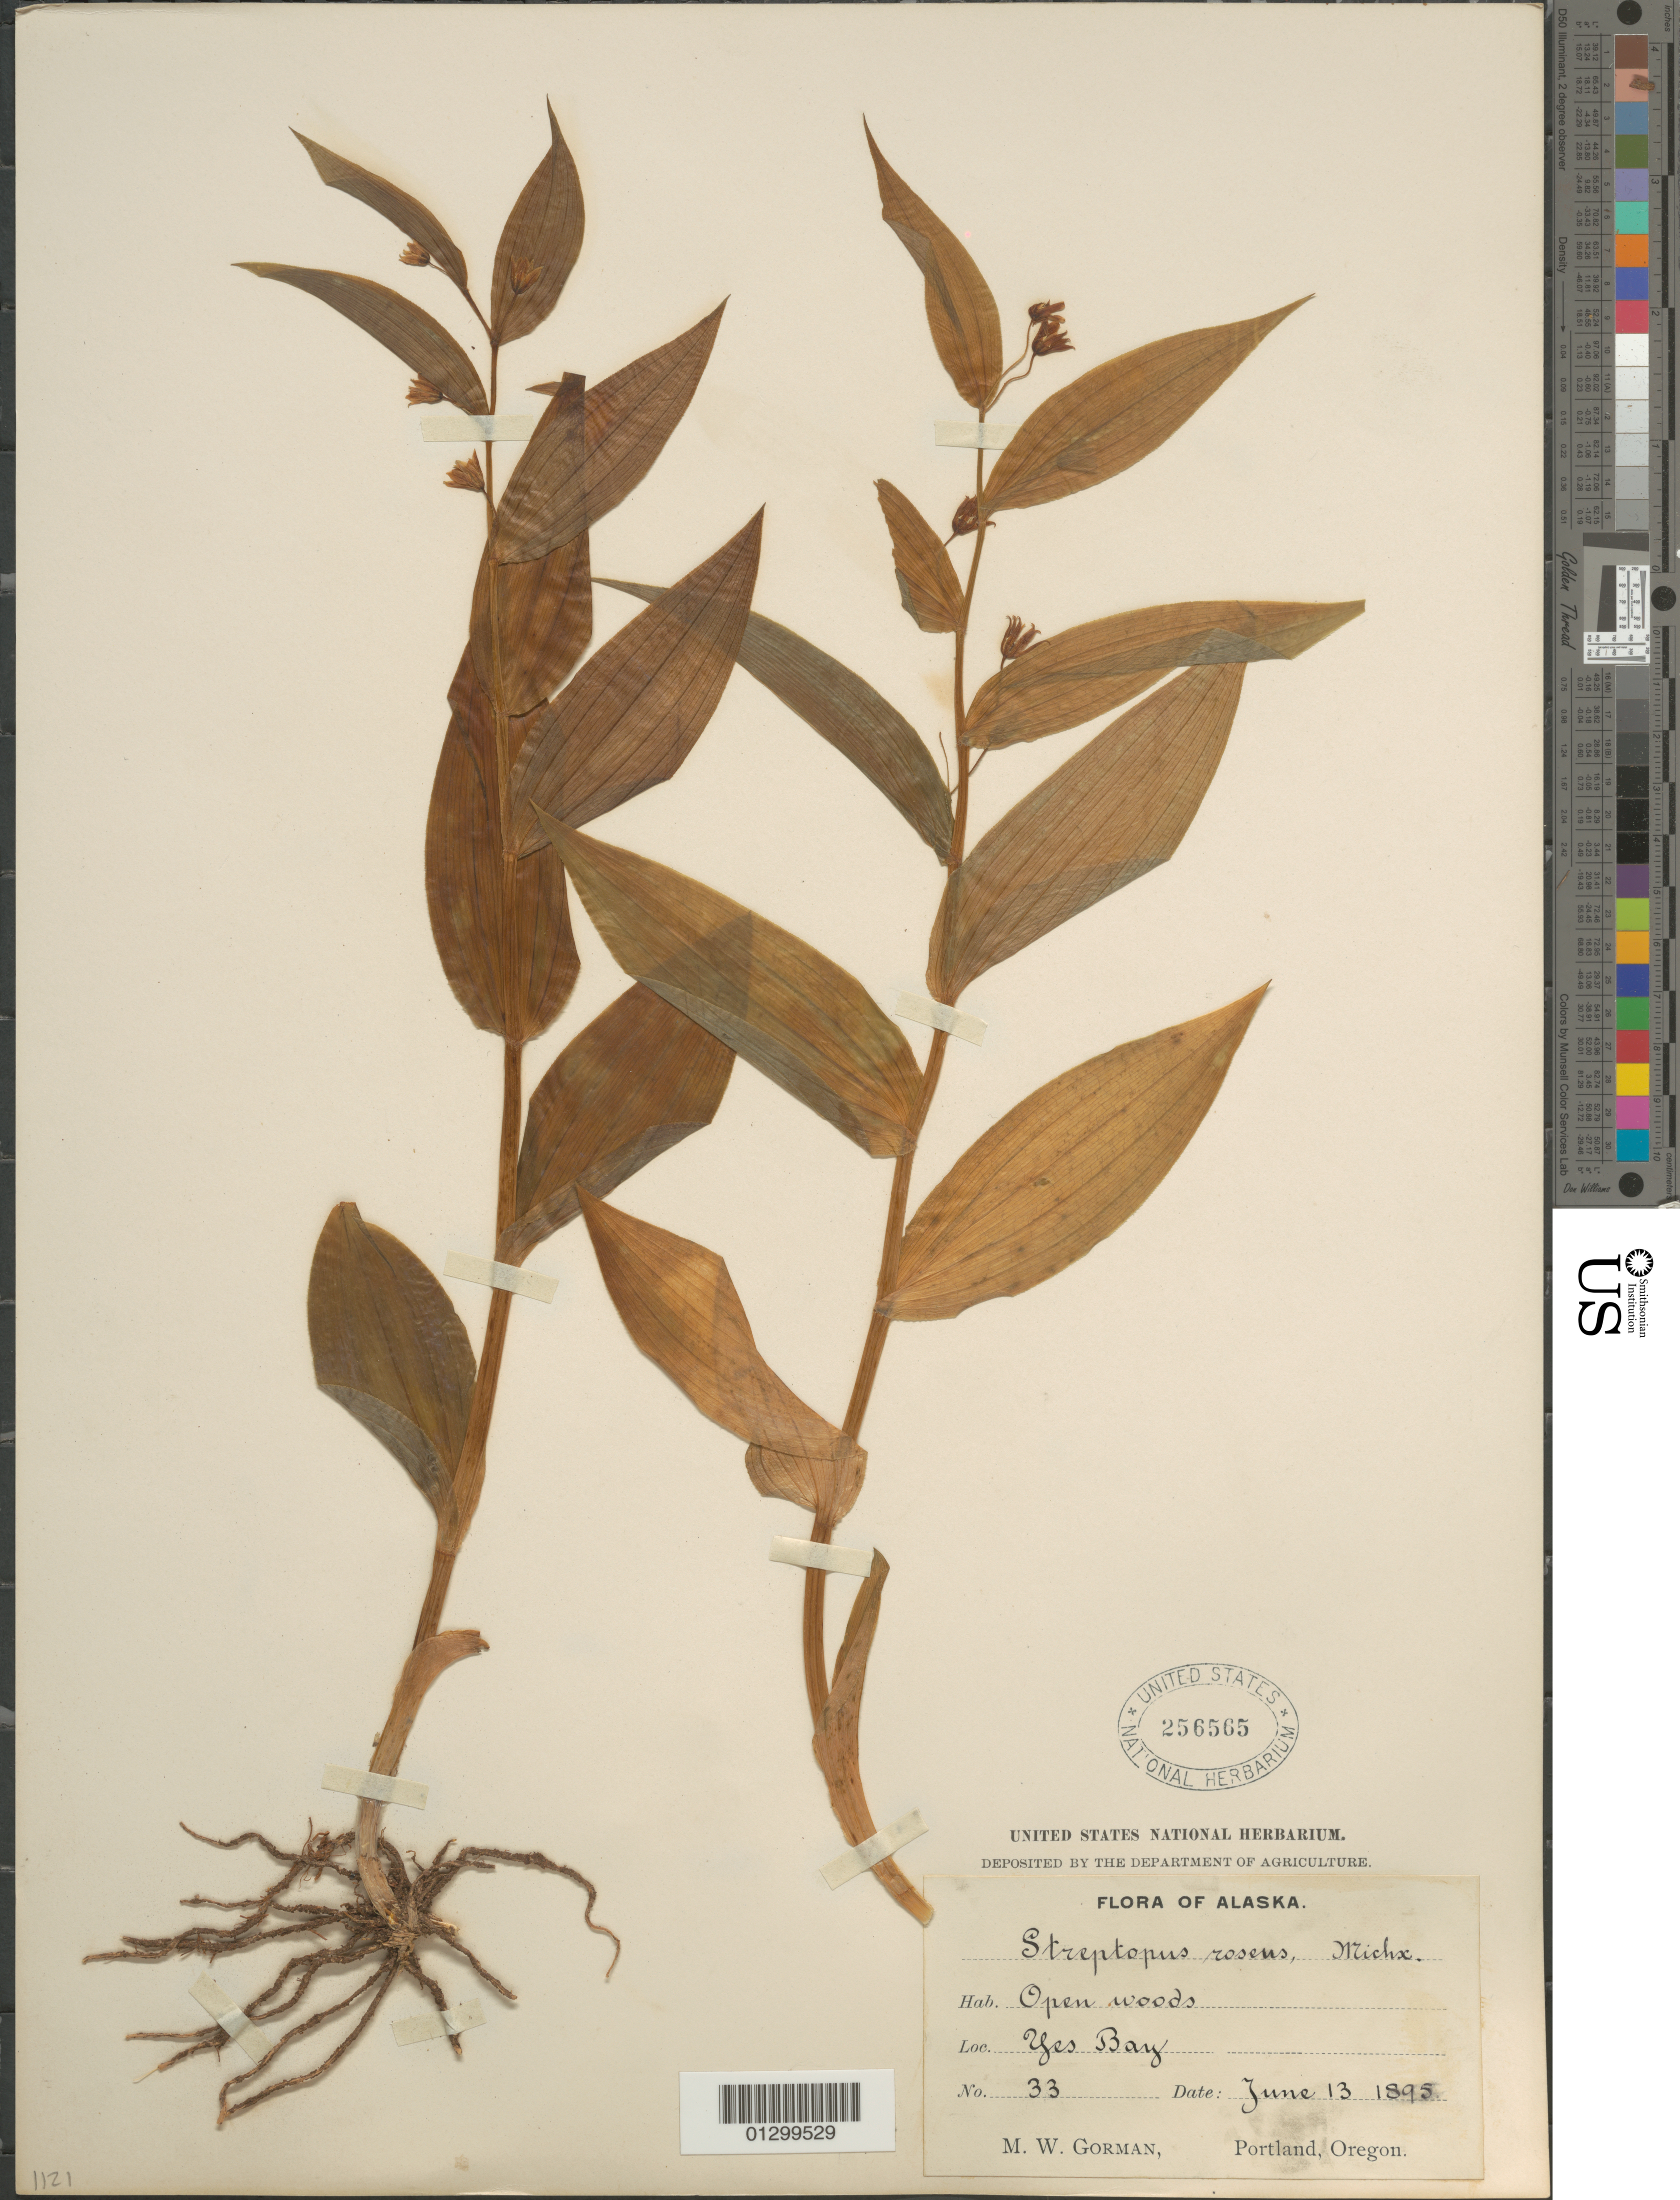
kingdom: Plantae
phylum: Tracheophyta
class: Liliopsida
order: Liliales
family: Liliaceae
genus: Streptopus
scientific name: Streptopus roseus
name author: Michx.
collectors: M. W. Gorman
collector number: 33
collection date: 1895-06-13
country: United States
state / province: Alaska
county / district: Ketchikan Gateway Borough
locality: Yes Bay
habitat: Open woods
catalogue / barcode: US 256565